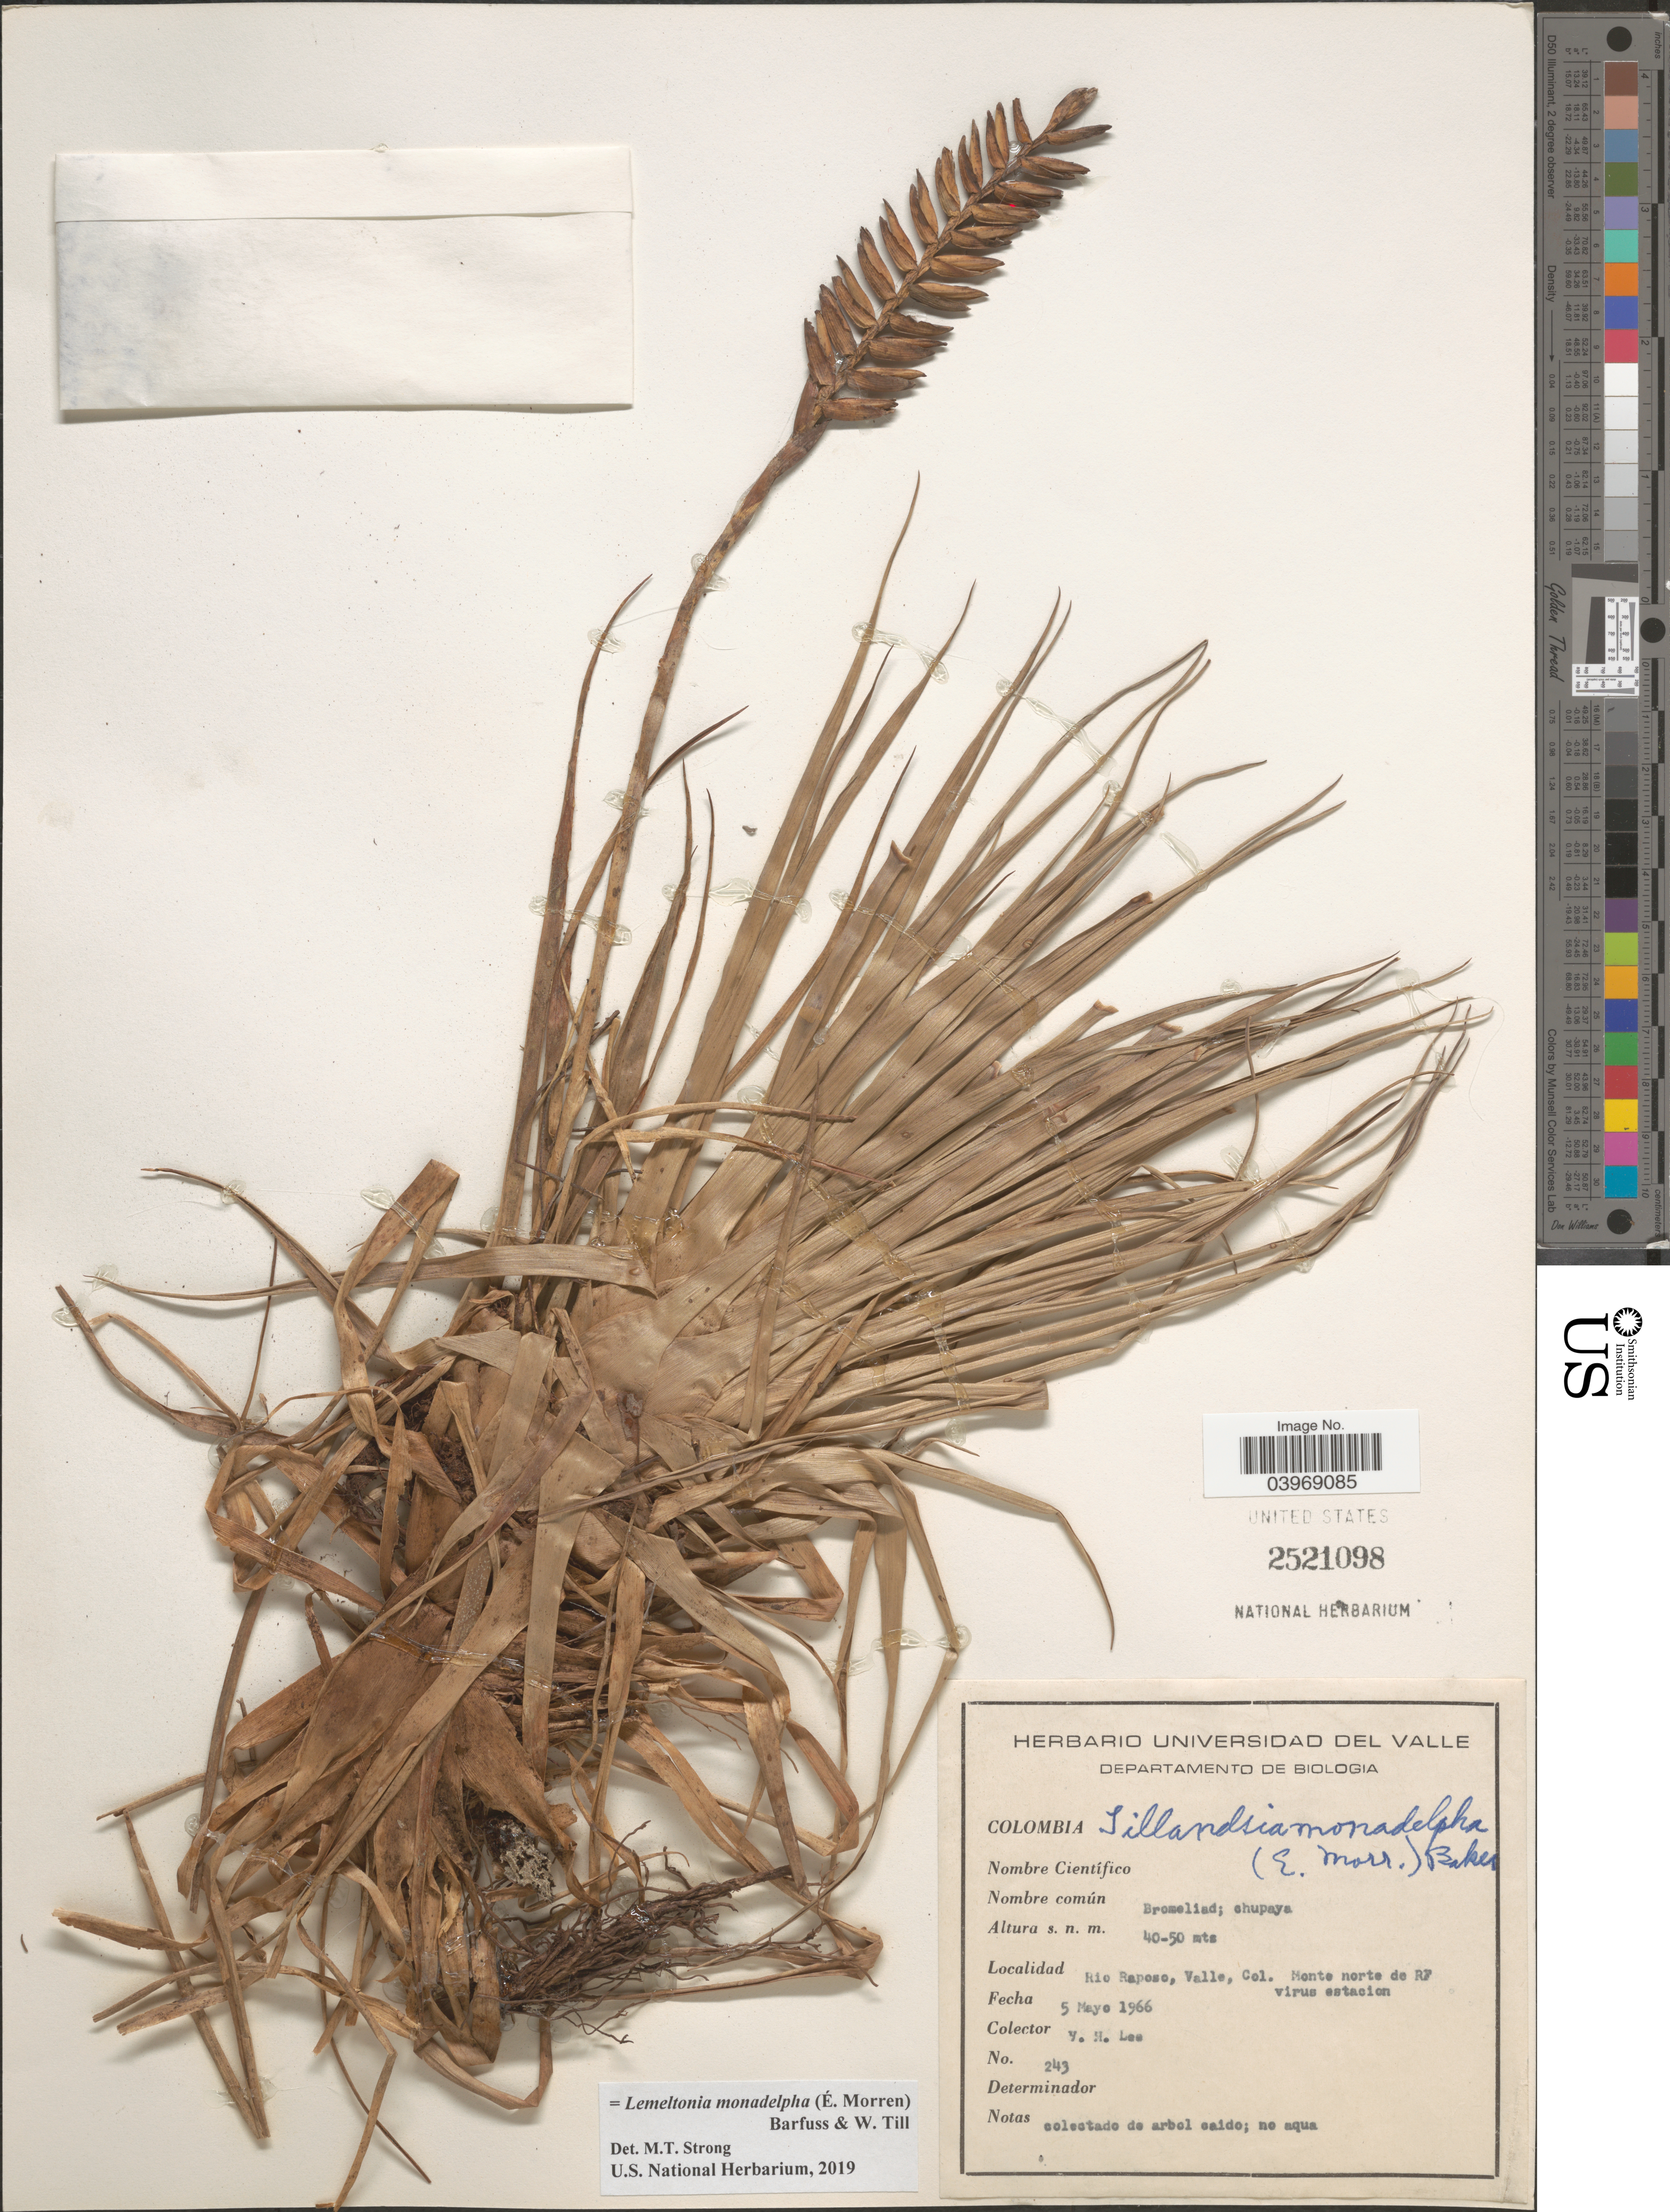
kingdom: Plantae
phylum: Tracheophyta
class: Liliopsida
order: Poales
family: Bromeliaceae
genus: Lemeltonia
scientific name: Lemeltonia monadelpha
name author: (É. Morren) Barfuss & W. Till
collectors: V. H. Lee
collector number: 243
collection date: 1966-05-05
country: Colombia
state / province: Valle del Cauca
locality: Rio Raposo, Valle. Monte norte de RF virus estacion.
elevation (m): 40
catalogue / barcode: US 2521098